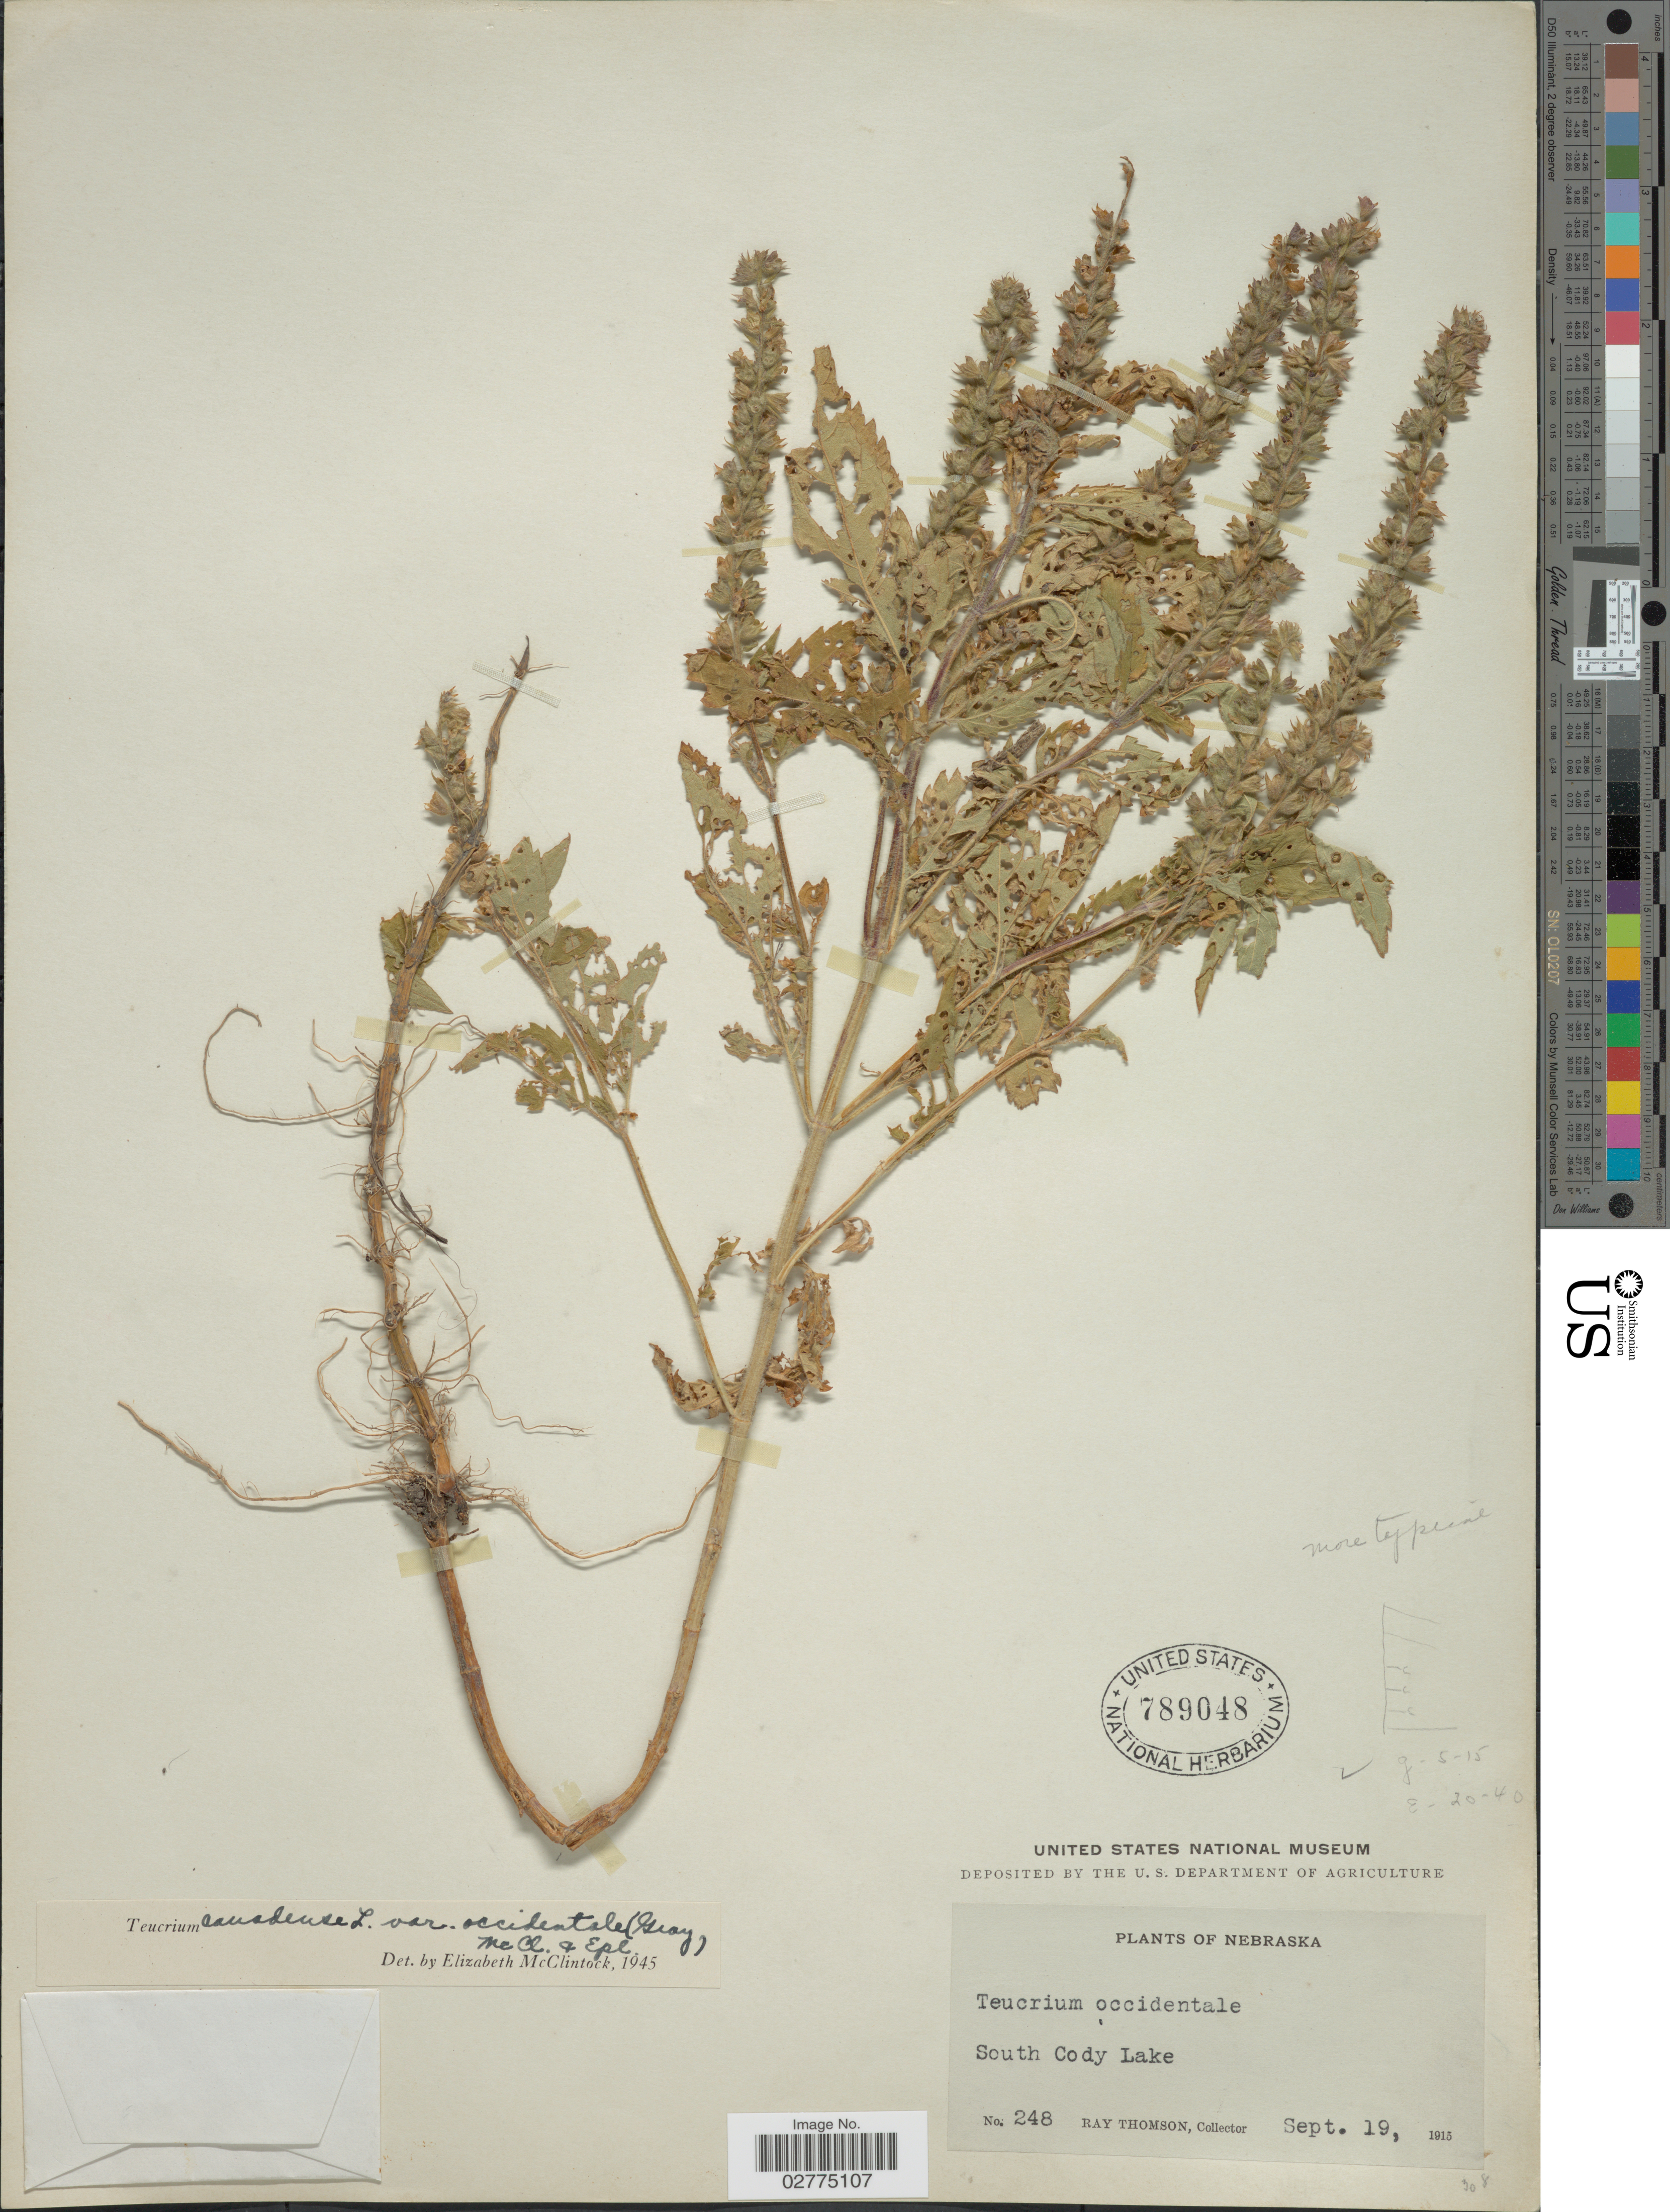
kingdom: Plantae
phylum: Tracheophyta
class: Magnoliopsida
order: Lamiales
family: Lamiaceae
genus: Teucrium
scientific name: Teucrium canadense var. occidentale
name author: (A. Gray) E. M. McClint. & Epling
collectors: R. Thomson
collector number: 248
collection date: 1915-09-19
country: United States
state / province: Nebraska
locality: South Cody Lake.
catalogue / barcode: US 789048